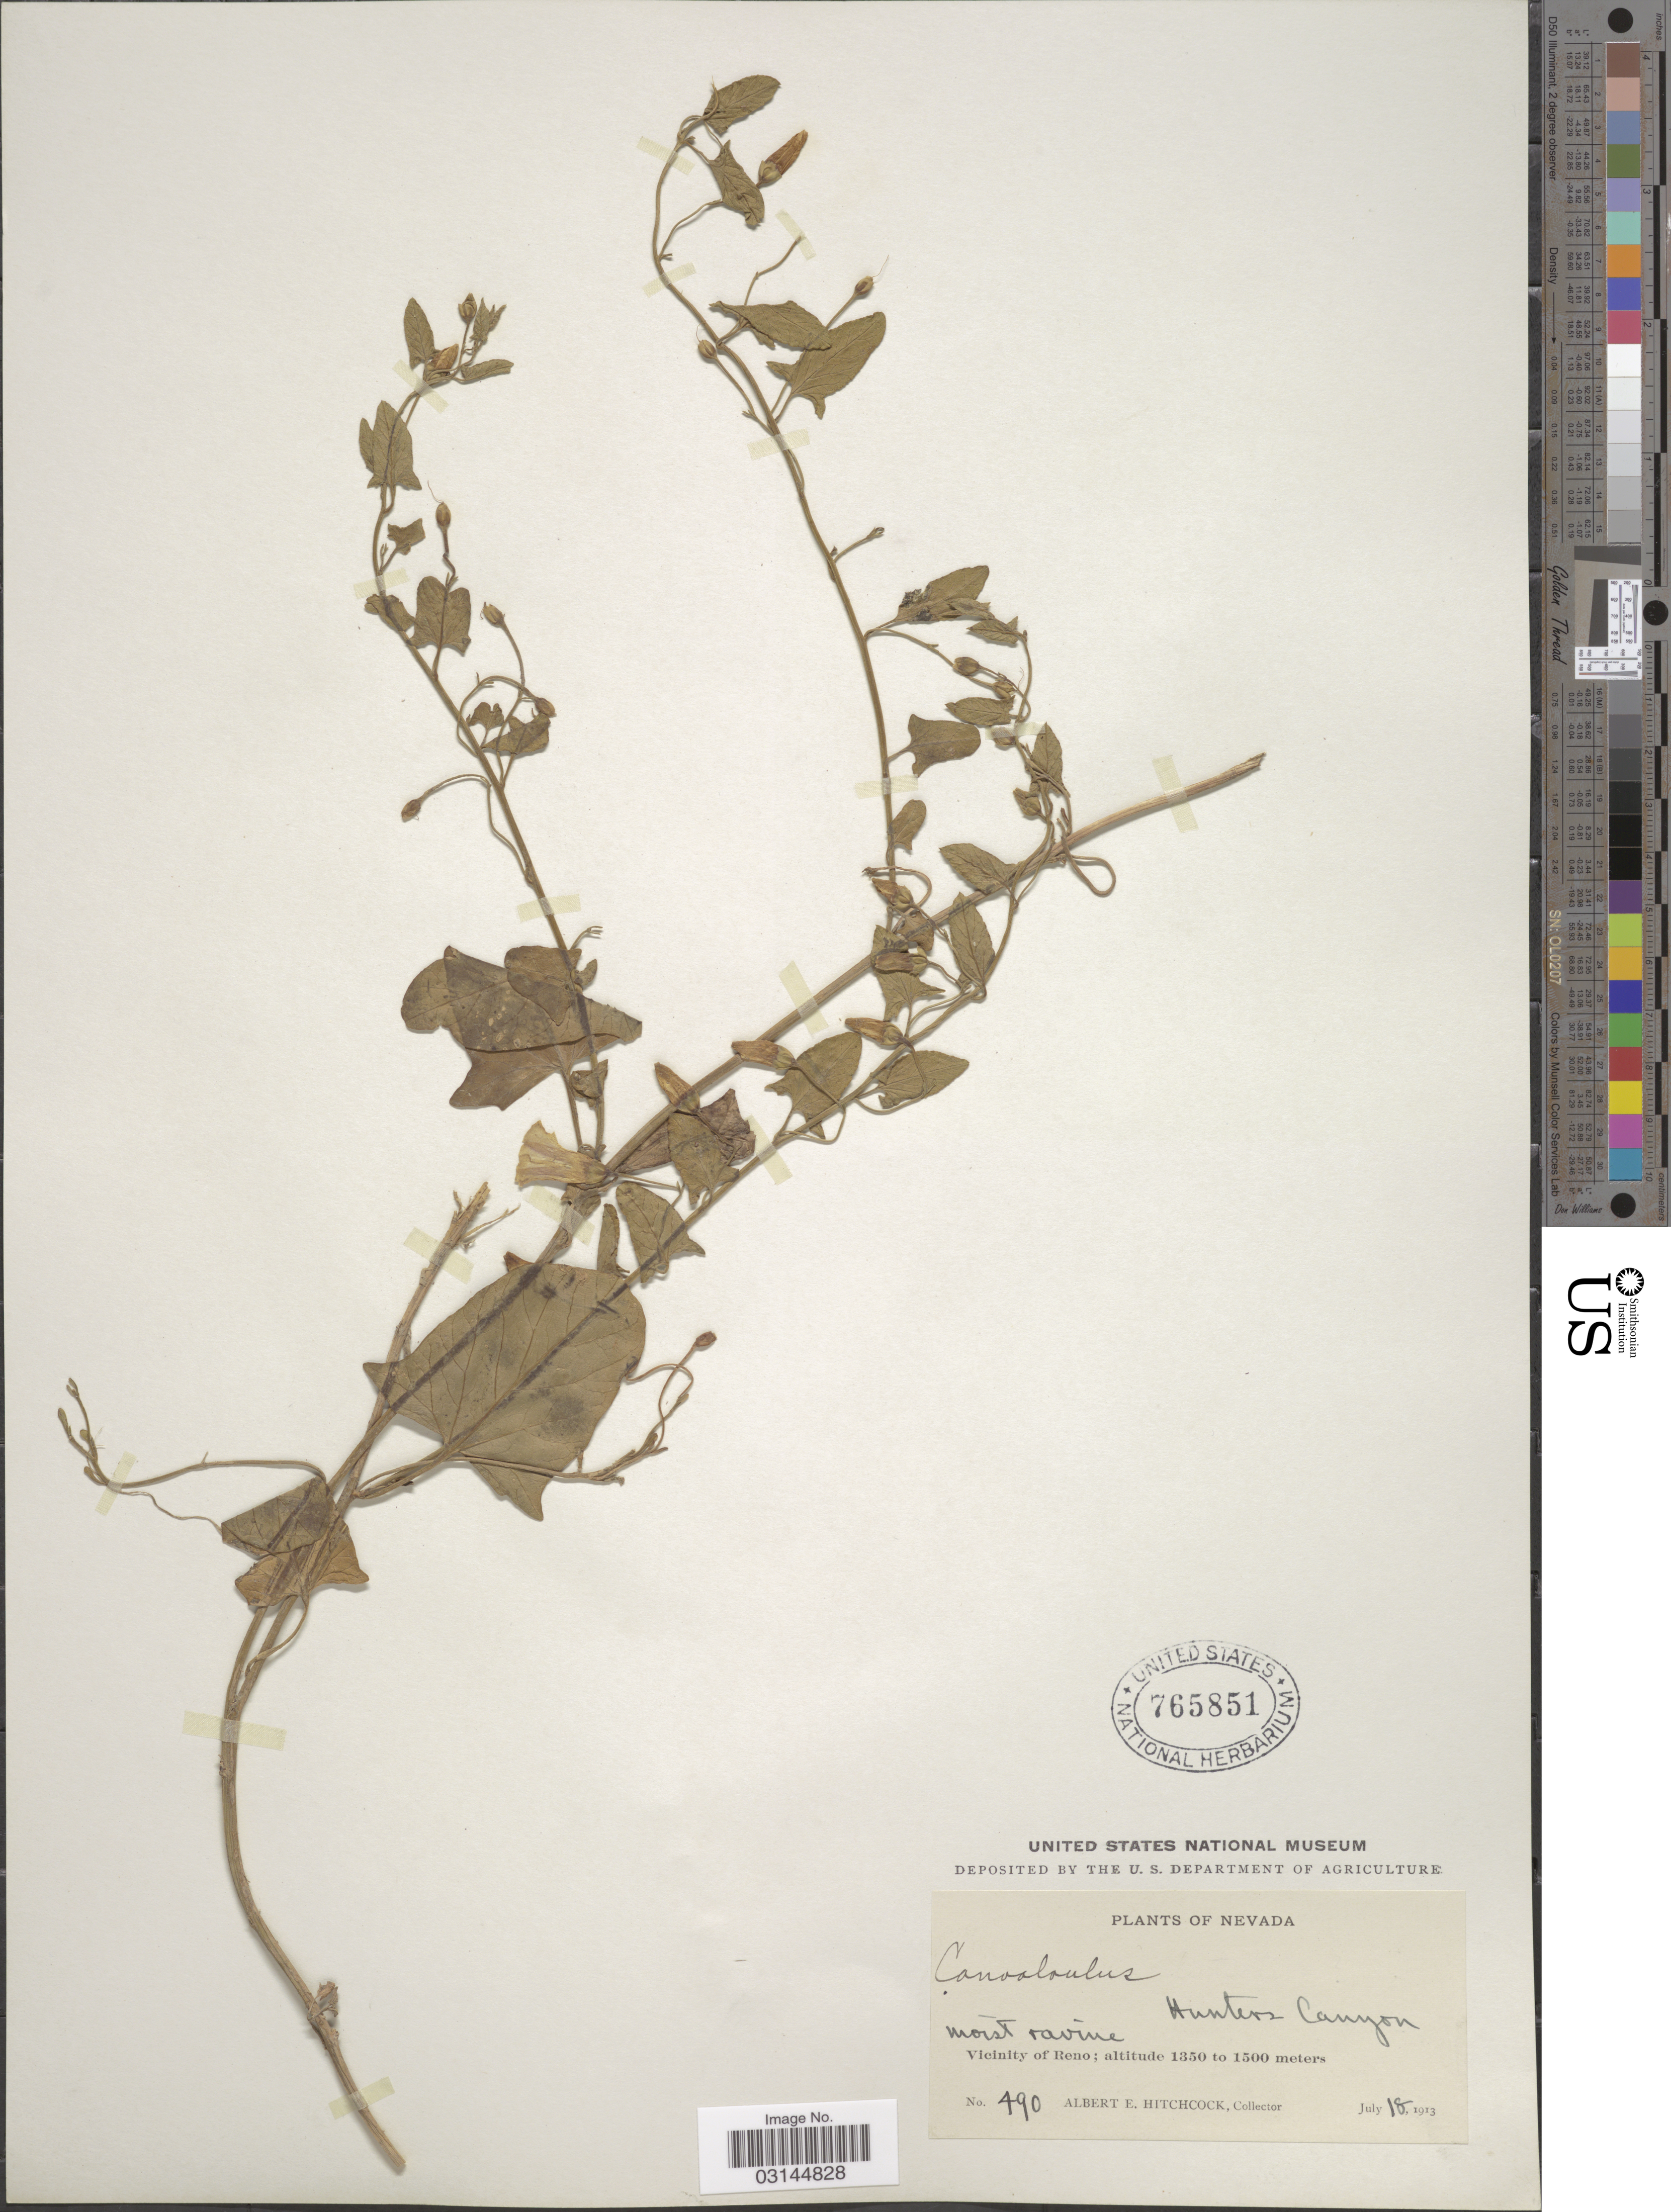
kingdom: Plantae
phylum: Tracheophyta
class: Magnoliopsida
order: Solanales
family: Convolvulaceae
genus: Convolvulus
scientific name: Convolvulus arvensis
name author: L.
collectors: A. Hitchcock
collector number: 490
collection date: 1913-07-18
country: United States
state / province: Nevada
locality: Hunters Canyon, Vicinity of Reno.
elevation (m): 1350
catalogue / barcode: US 765851